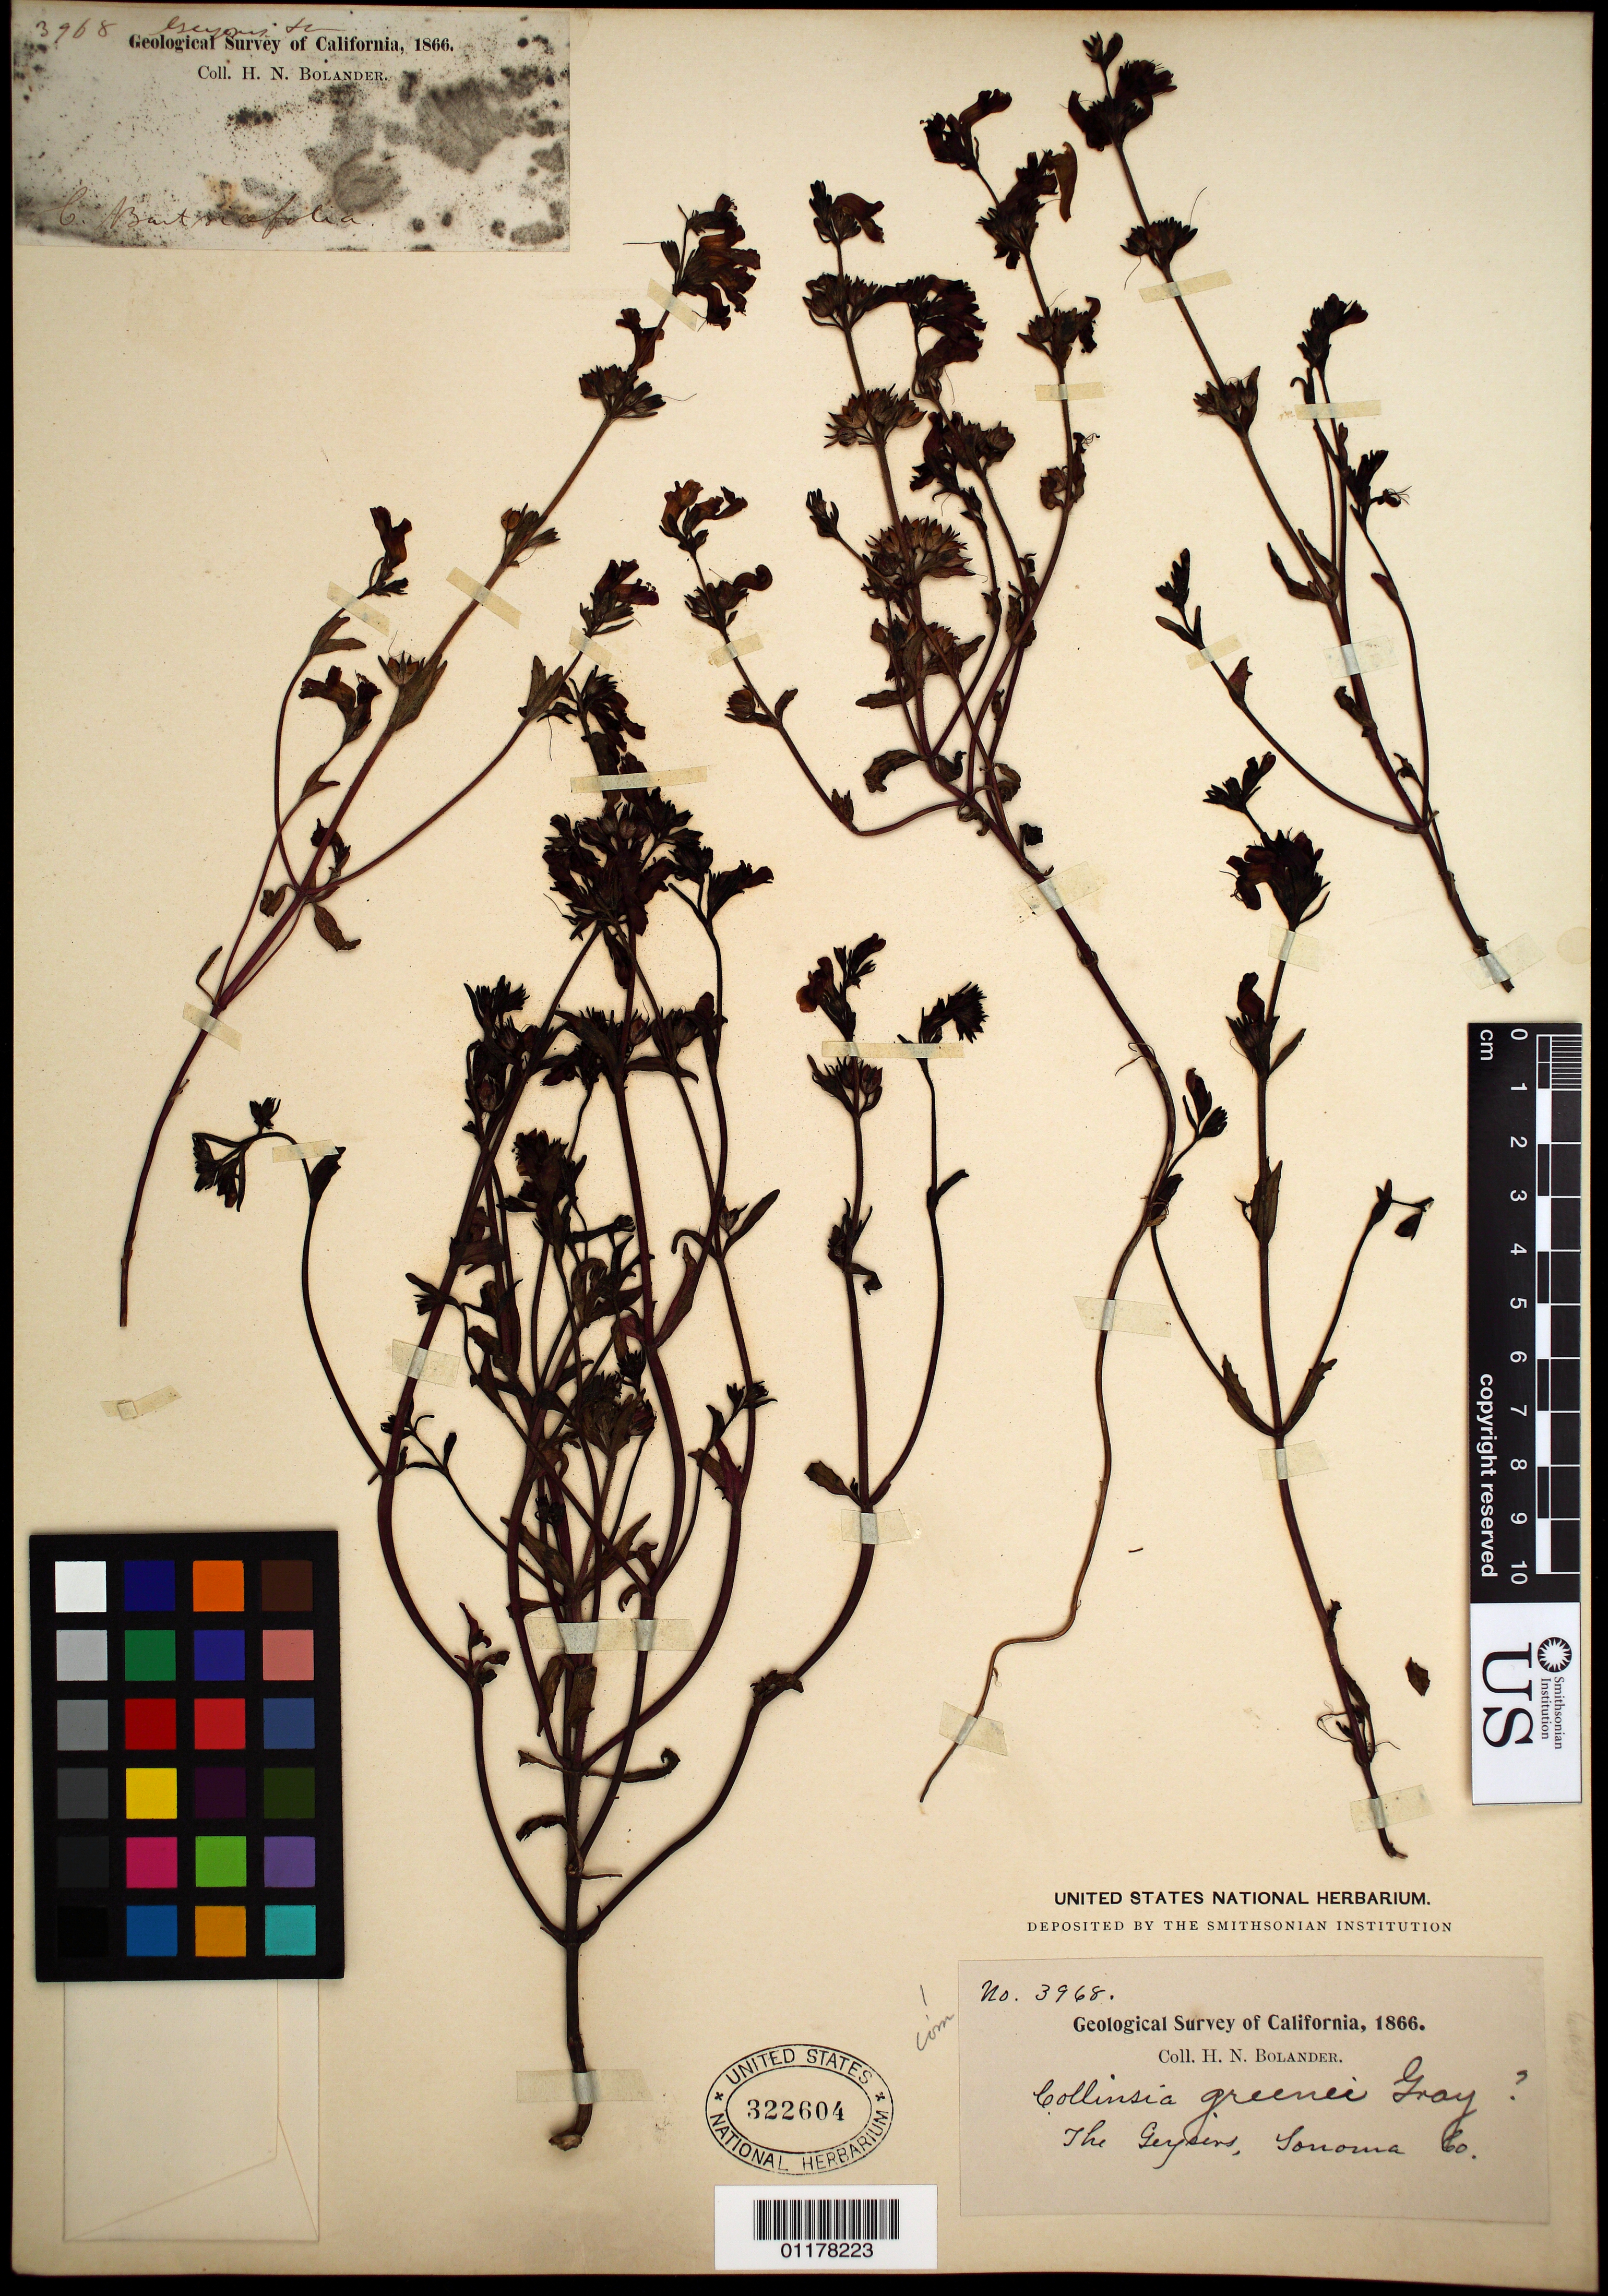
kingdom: Plantae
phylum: Tracheophyta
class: Magnoliopsida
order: Lamiales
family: Plantaginaceae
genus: Collinsia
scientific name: Collinsia greenei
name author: A. Gray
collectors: H. Bolander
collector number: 3968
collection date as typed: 1866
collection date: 1866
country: United States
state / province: California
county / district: Sonoma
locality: The Geysers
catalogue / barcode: US 322604